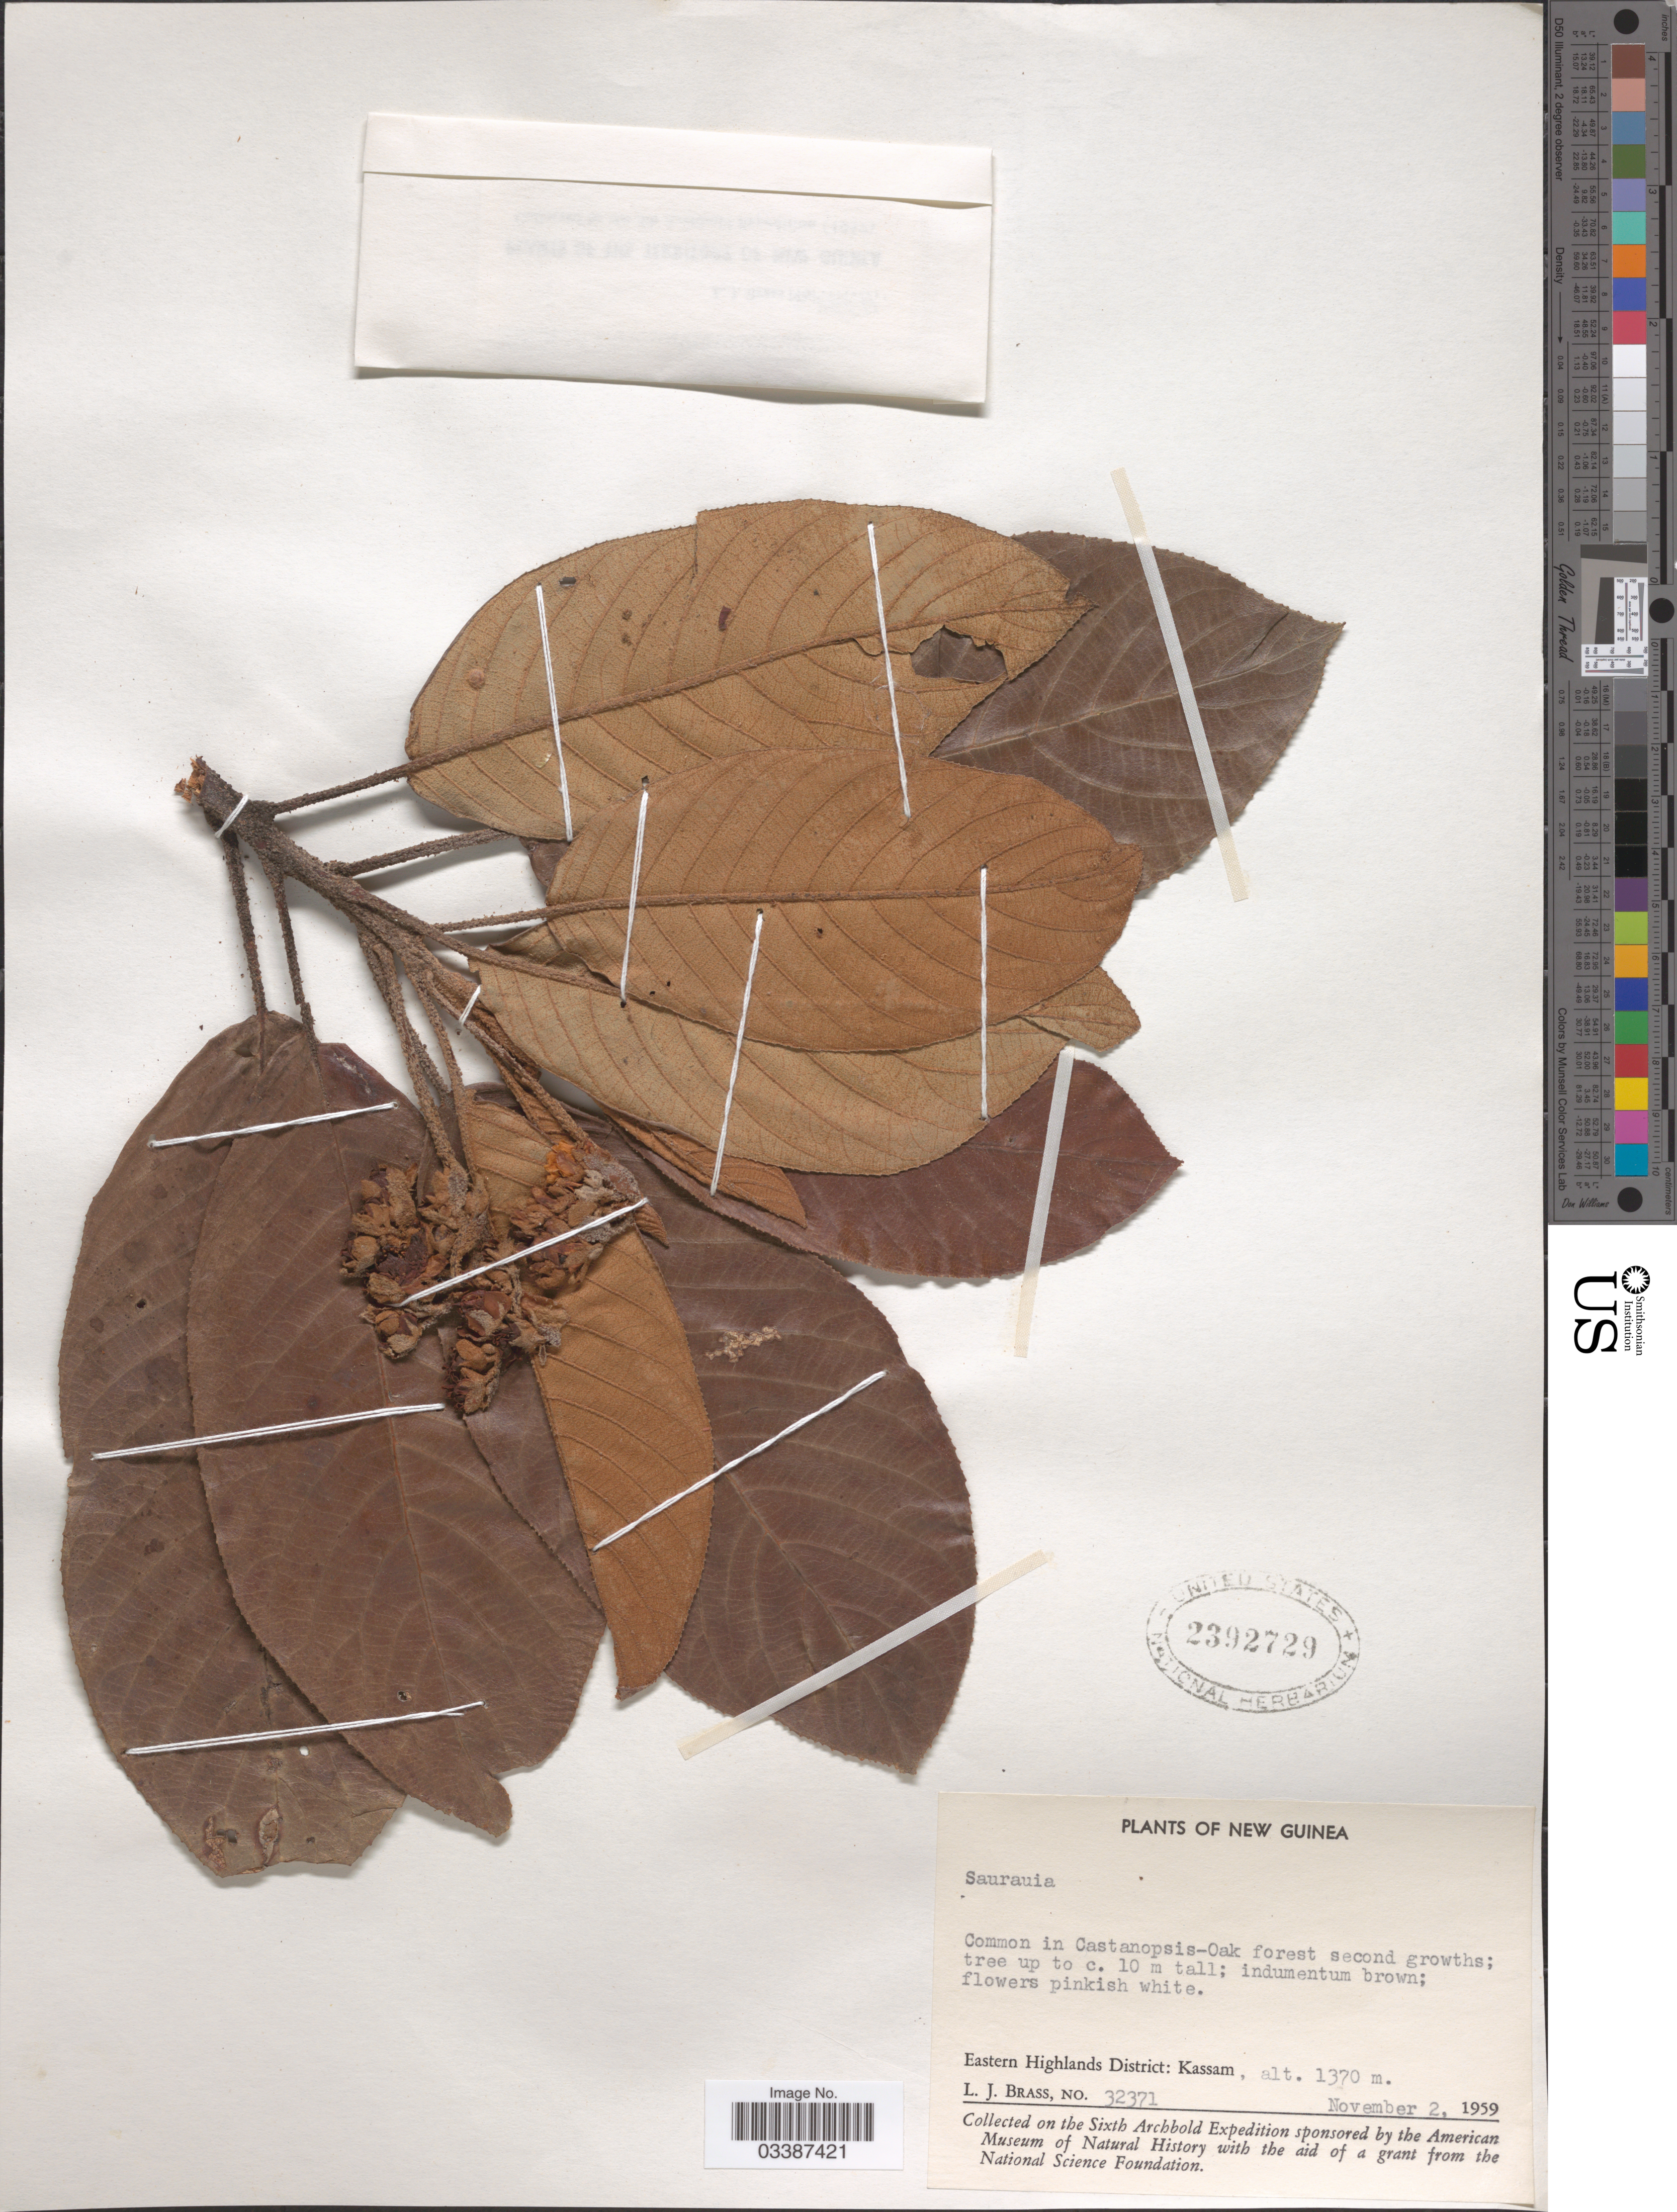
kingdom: Plantae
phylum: Tracheophyta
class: Magnoliopsida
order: Ericales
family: Actinidiaceae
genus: Saurauia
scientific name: Saurauia sp.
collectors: L. J. Brass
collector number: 32371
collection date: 1959-11-02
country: Papua New Guinea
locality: New Guinea. Eastern Highlands District: Kassam.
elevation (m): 1370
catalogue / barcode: US 2392729